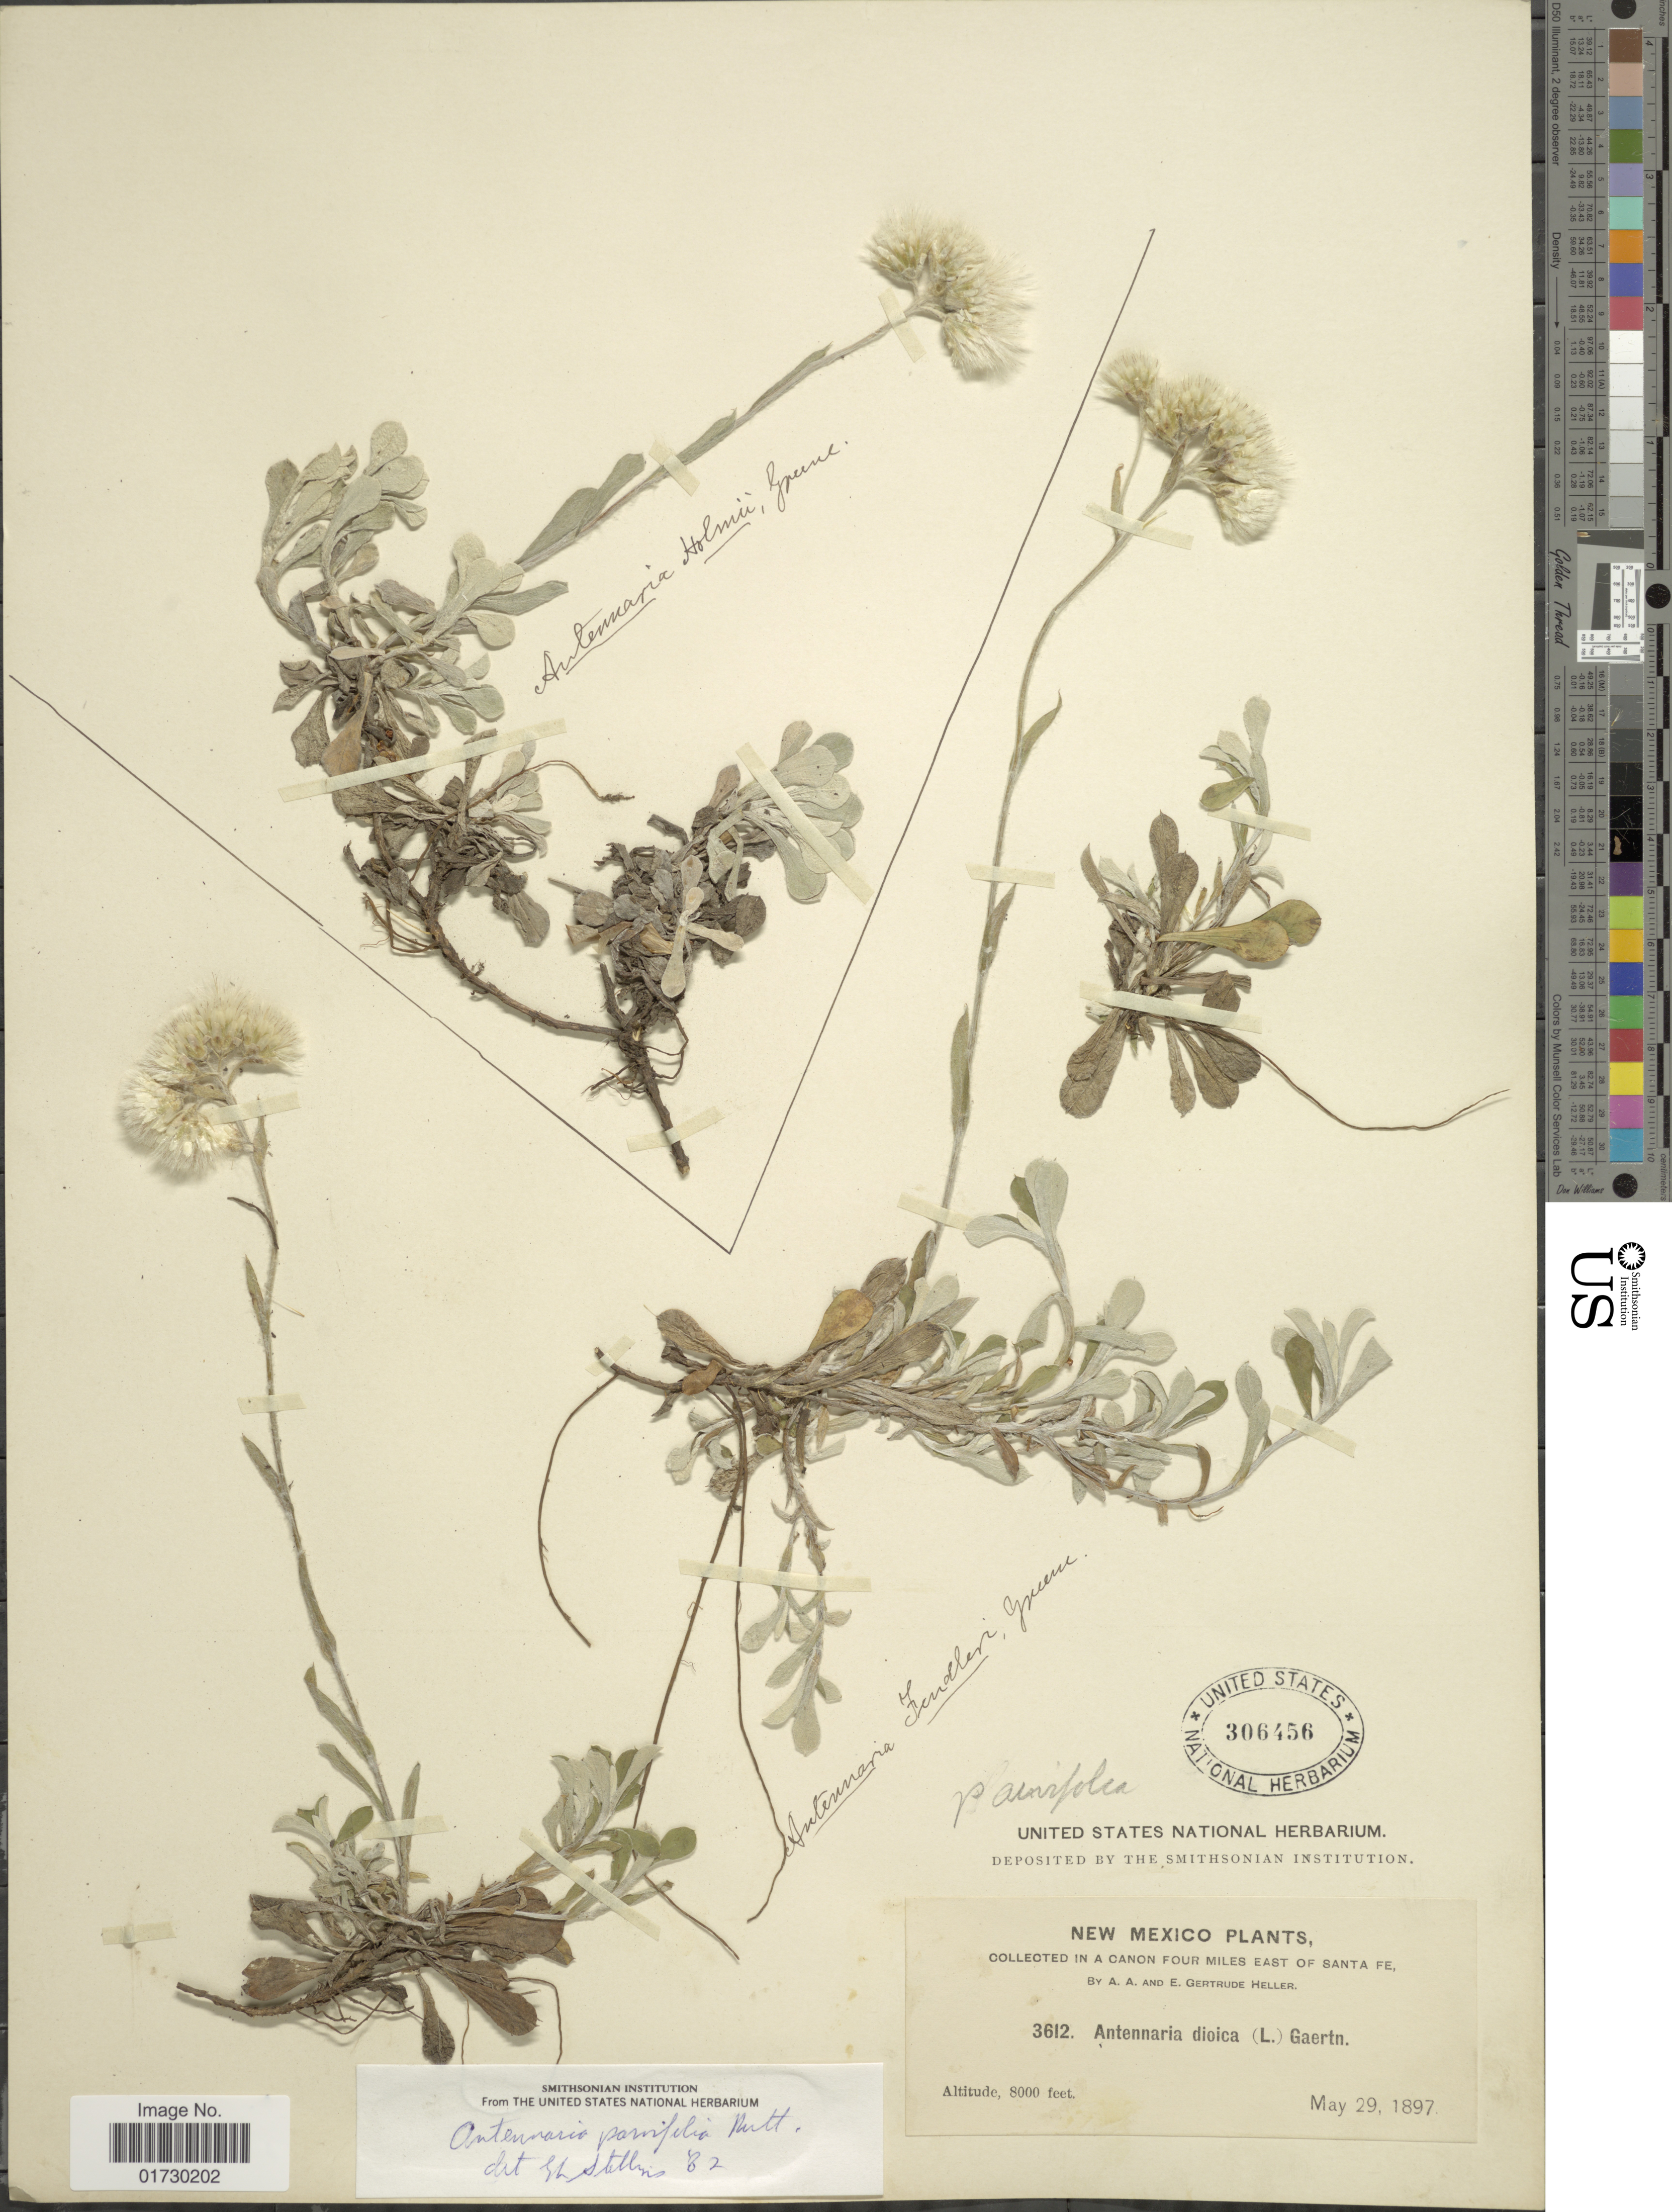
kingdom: Plantae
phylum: Tracheophyta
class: Magnoliopsida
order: Asterales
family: Asteraceae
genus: Antennaria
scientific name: Antennaria aprica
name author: Greene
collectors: A. A. Heller & E. G. Heller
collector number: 3612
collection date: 1897-05-29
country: United States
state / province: New Mexico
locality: In a Canon Four Miles East of Santa Fe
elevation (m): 2438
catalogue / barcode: US 306456